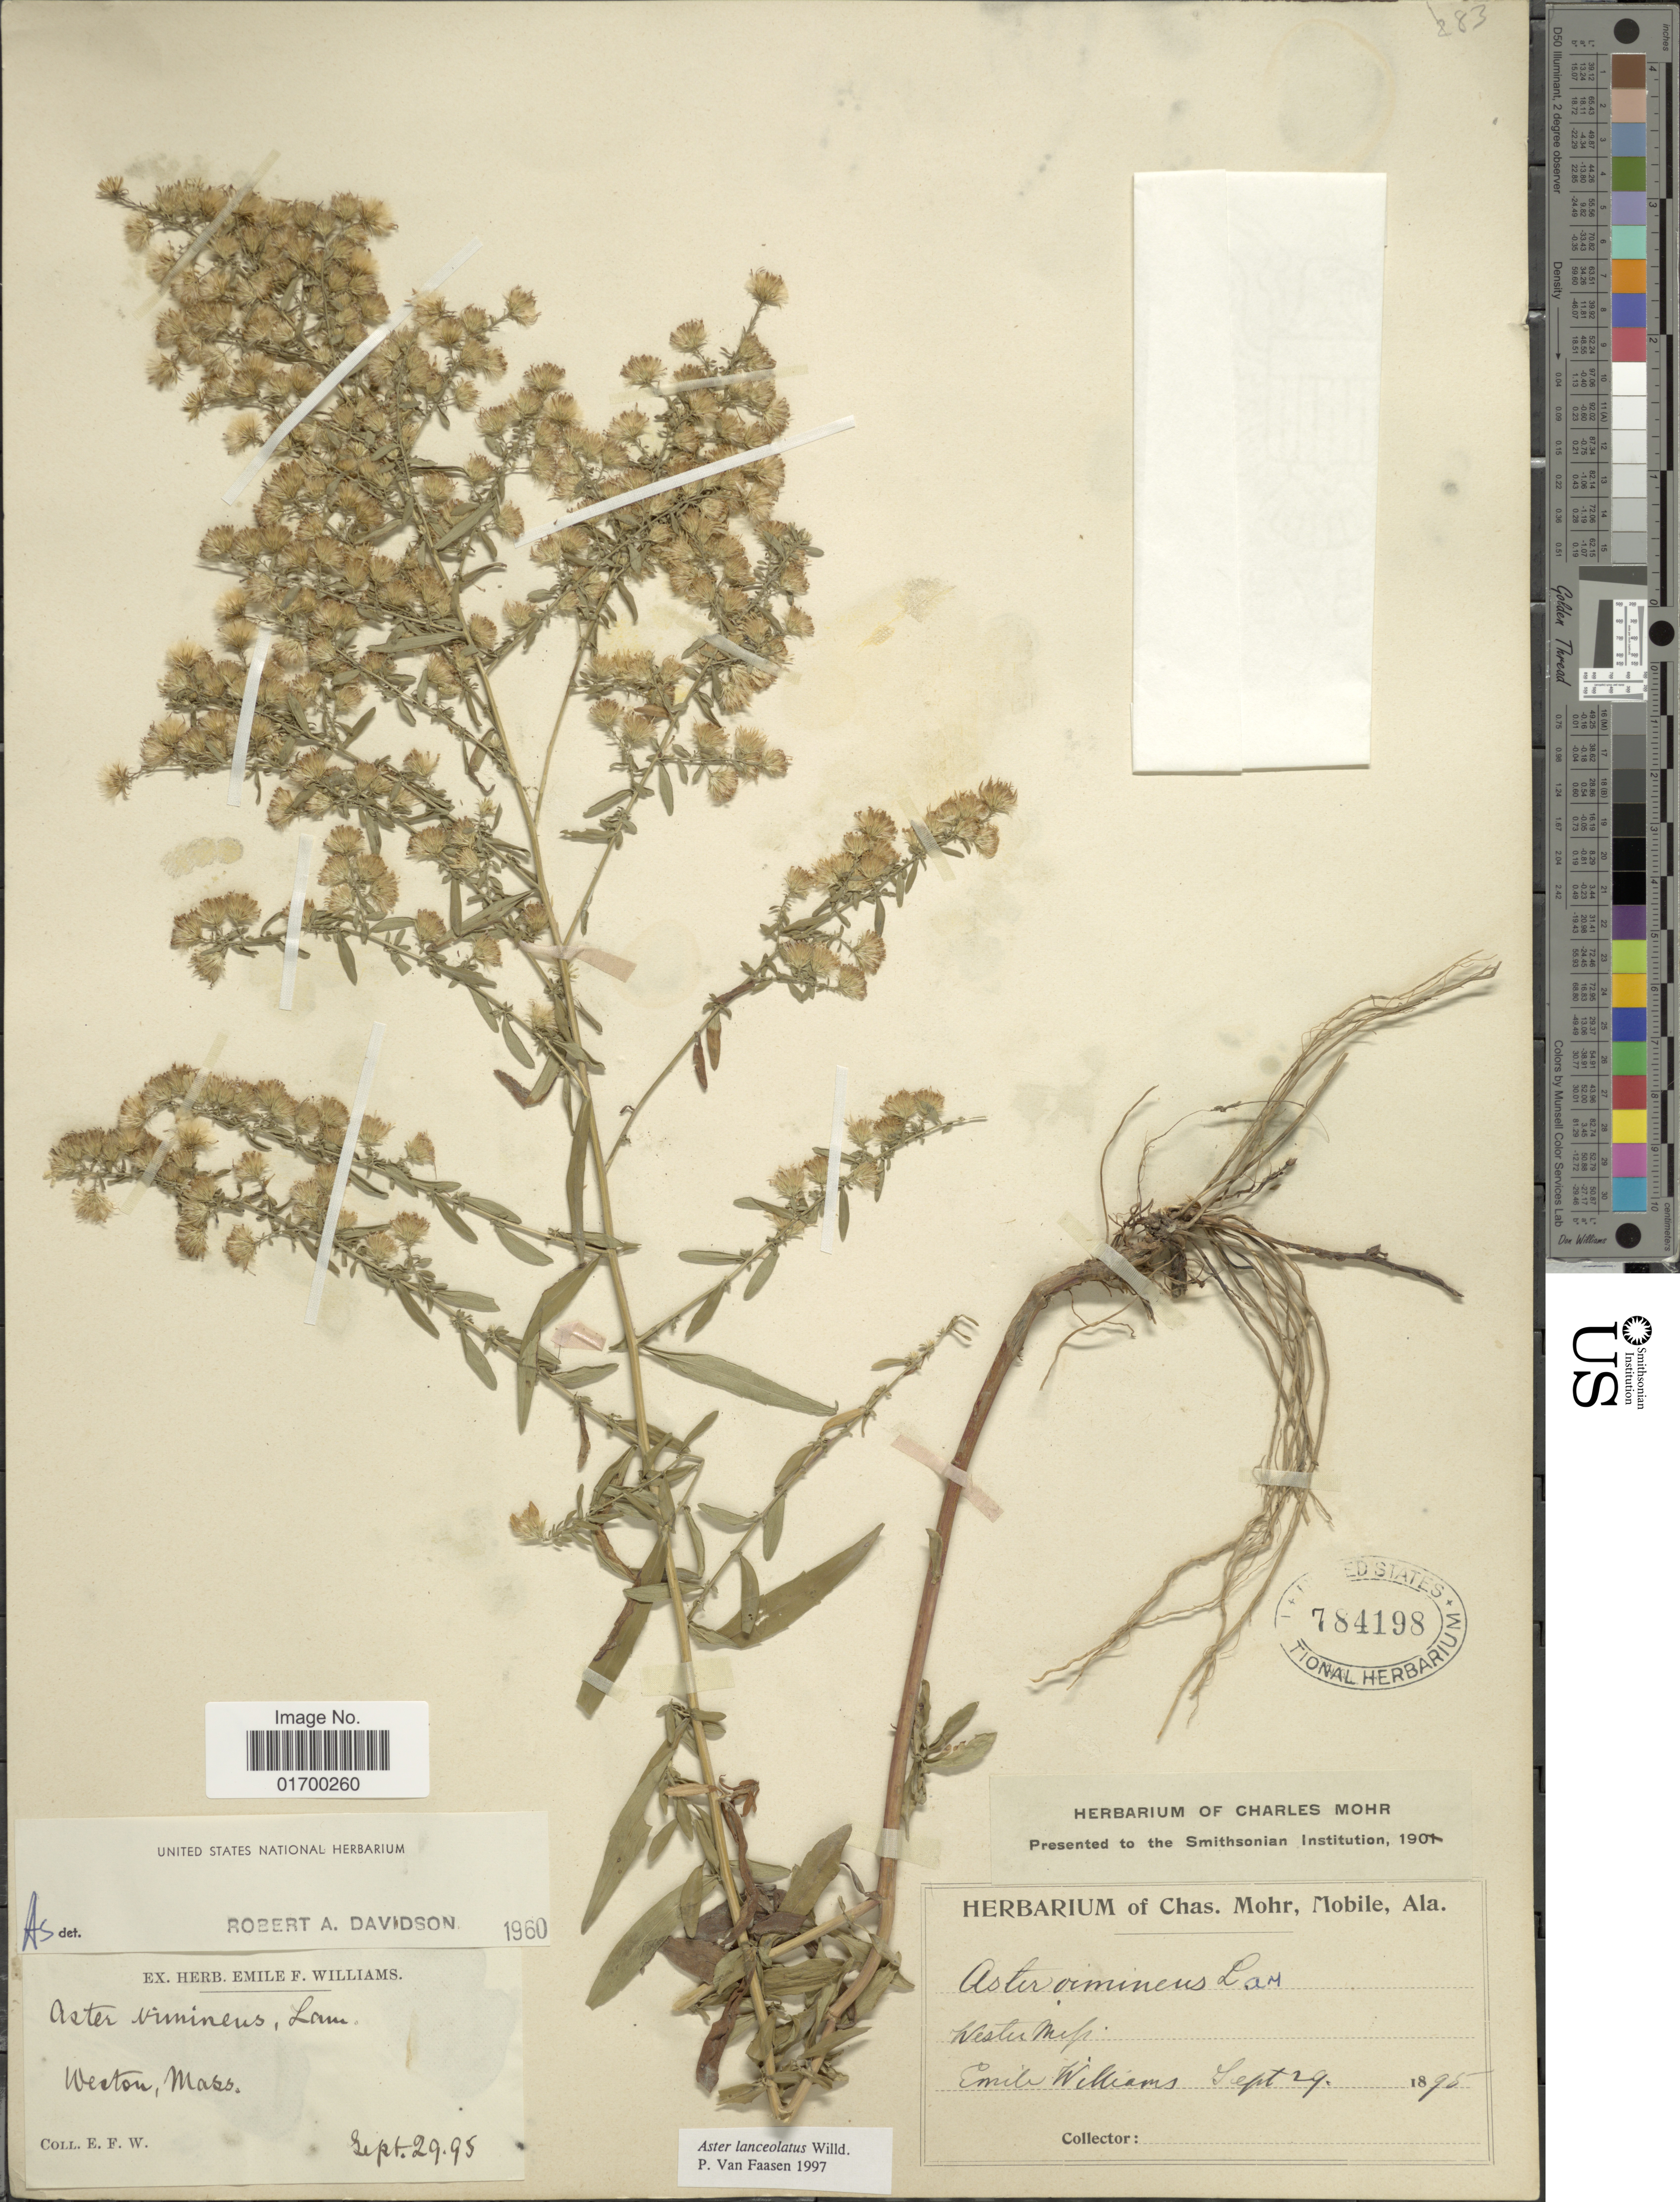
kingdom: Plantae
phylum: Tracheophyta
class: Magnoliopsida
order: Asterales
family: Asteraceae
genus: Symphyotrichum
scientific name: Symphyotrichum lanceolatum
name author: (Willd.) G.L. Nesom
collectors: E. Williams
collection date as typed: Transcribed d/m/y: 29/9/95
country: United States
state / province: Massachusetts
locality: Weston, Mass.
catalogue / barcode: US 784198